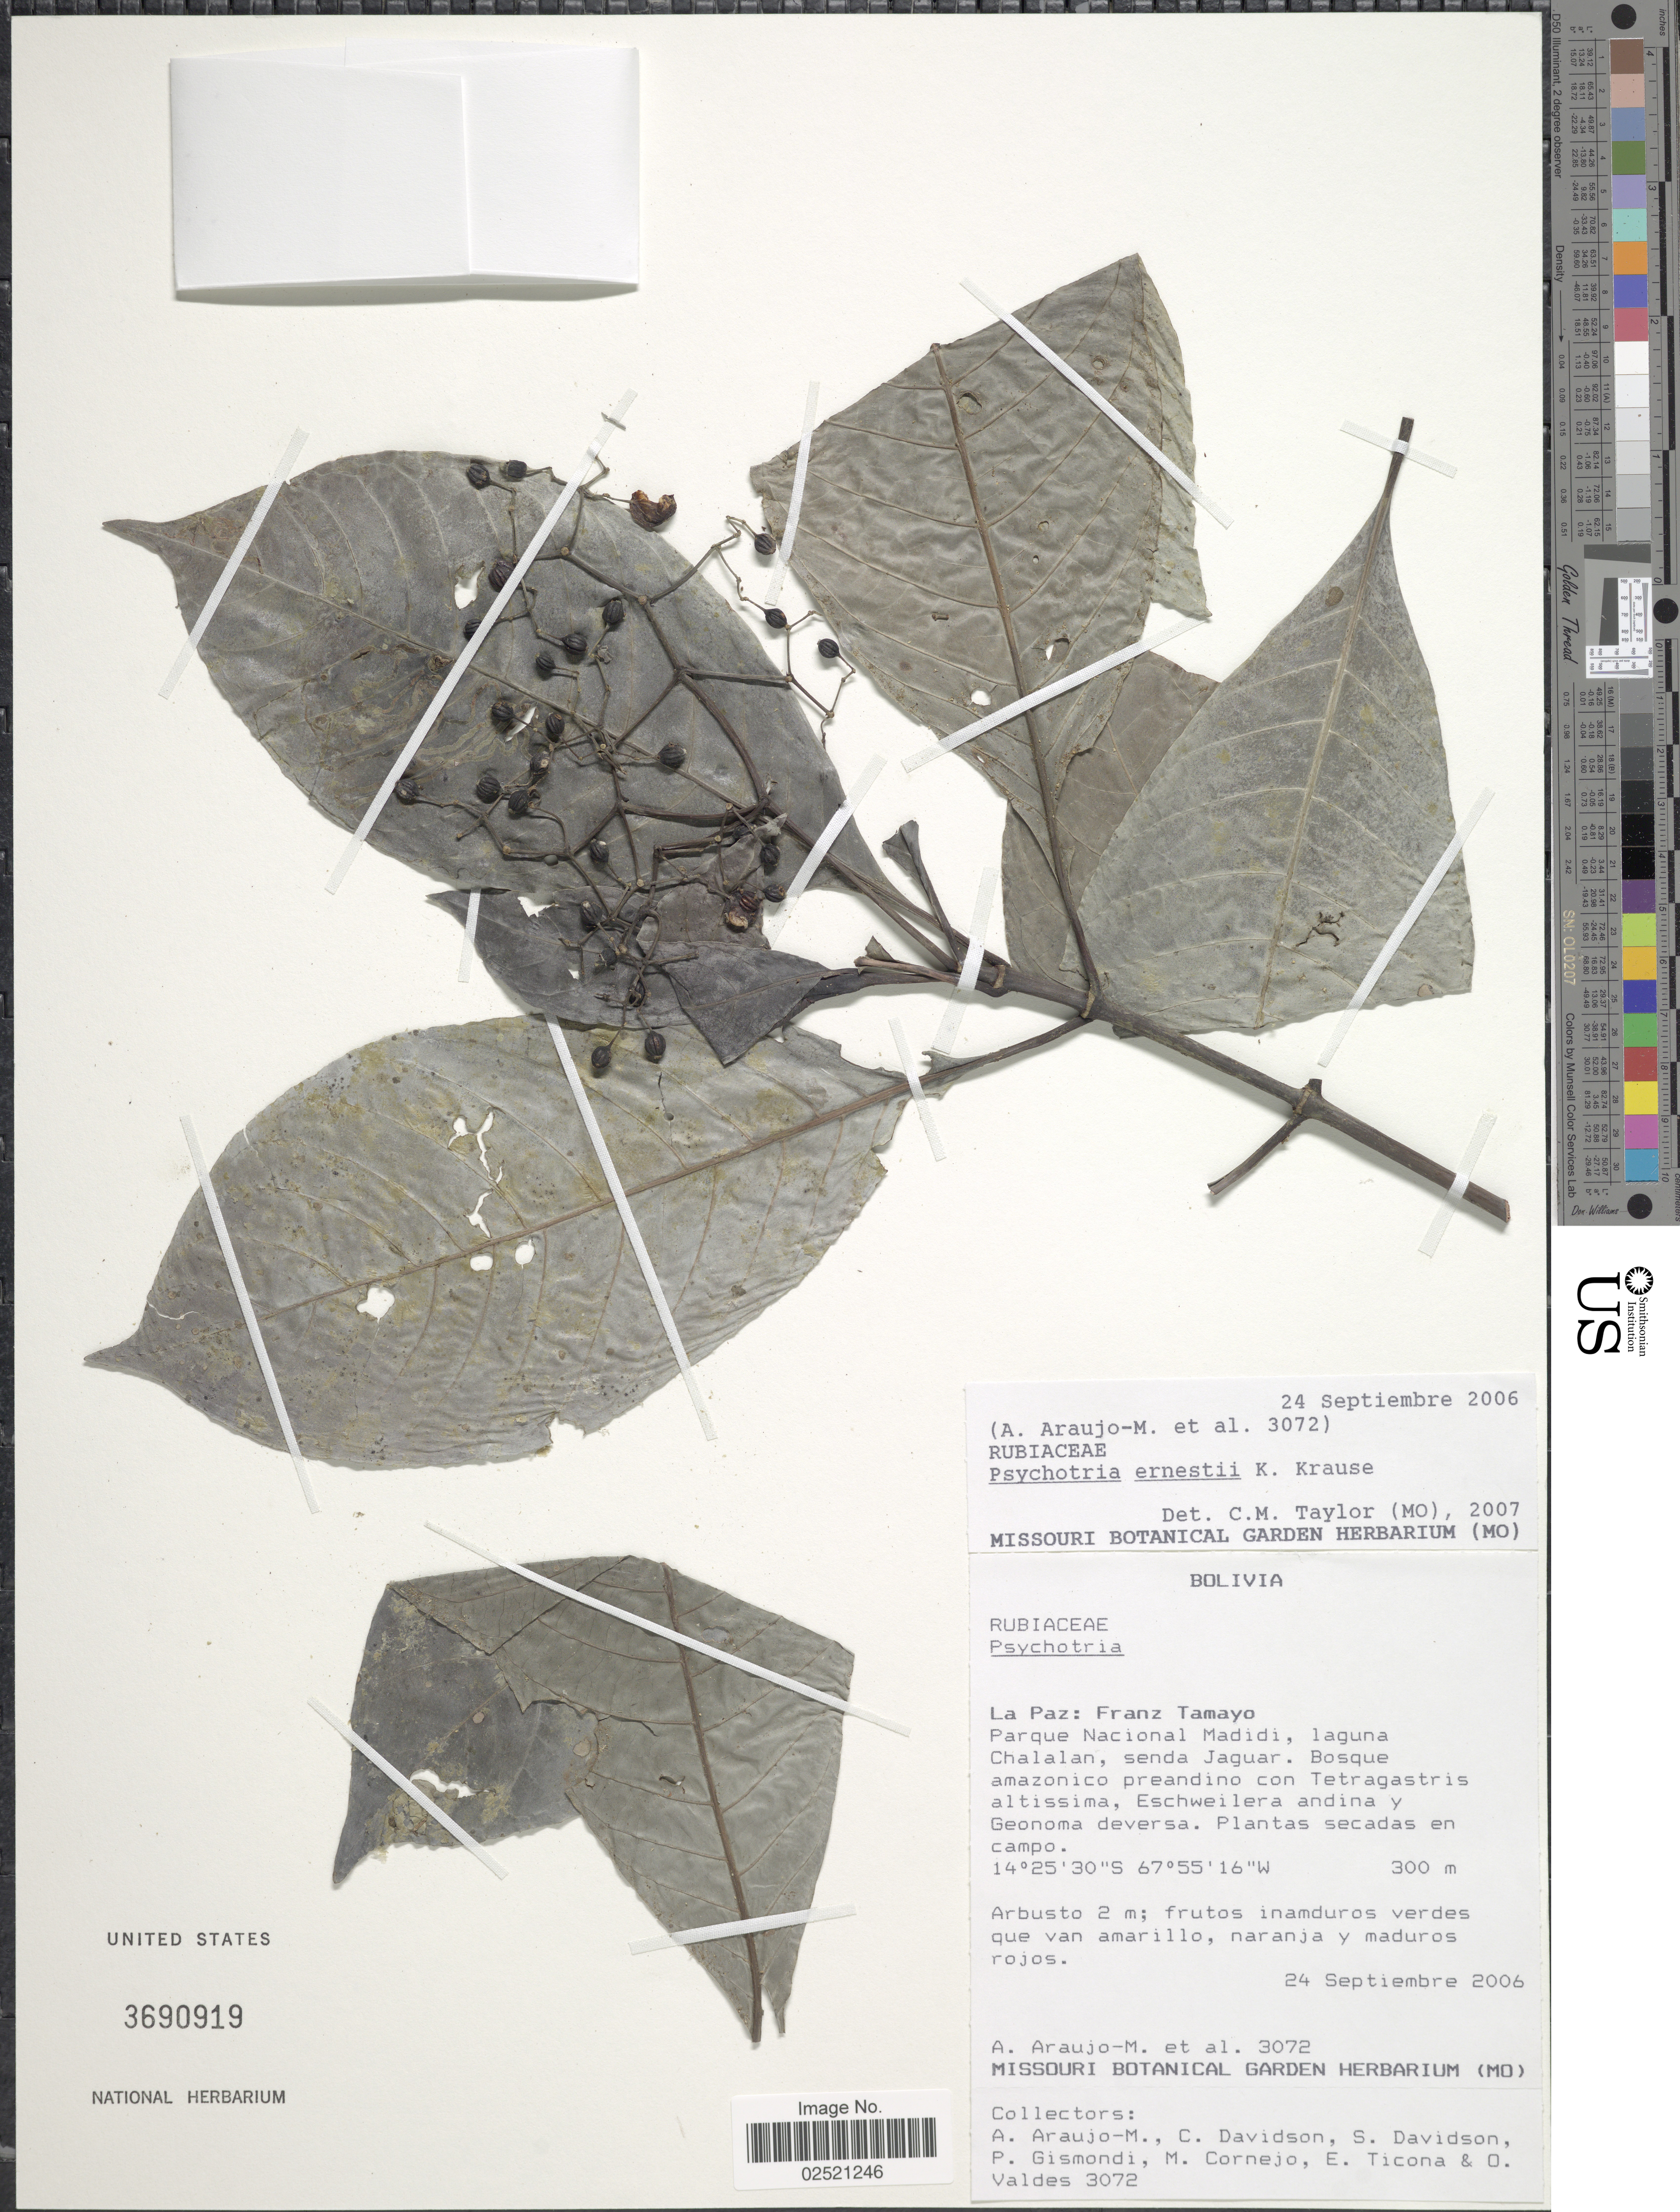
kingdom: Plantae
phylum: Tracheophyta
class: Magnoliopsida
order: Gentianales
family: Rubiaceae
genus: Psychotria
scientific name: Psychotria ernestii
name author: K. Krause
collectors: A. Araujo-M., C. Davidson, S. Davidson, P. Gismondi & et al.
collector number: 3072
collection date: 2006-09-24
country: Bolivia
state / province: La Paz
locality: Franz Tamayo, Parque Nacional Madidi, laguna Chalalan, senda Jaguar, Bosque amazonico preandino con Tetragastris altissima.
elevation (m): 300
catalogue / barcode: US 3690919